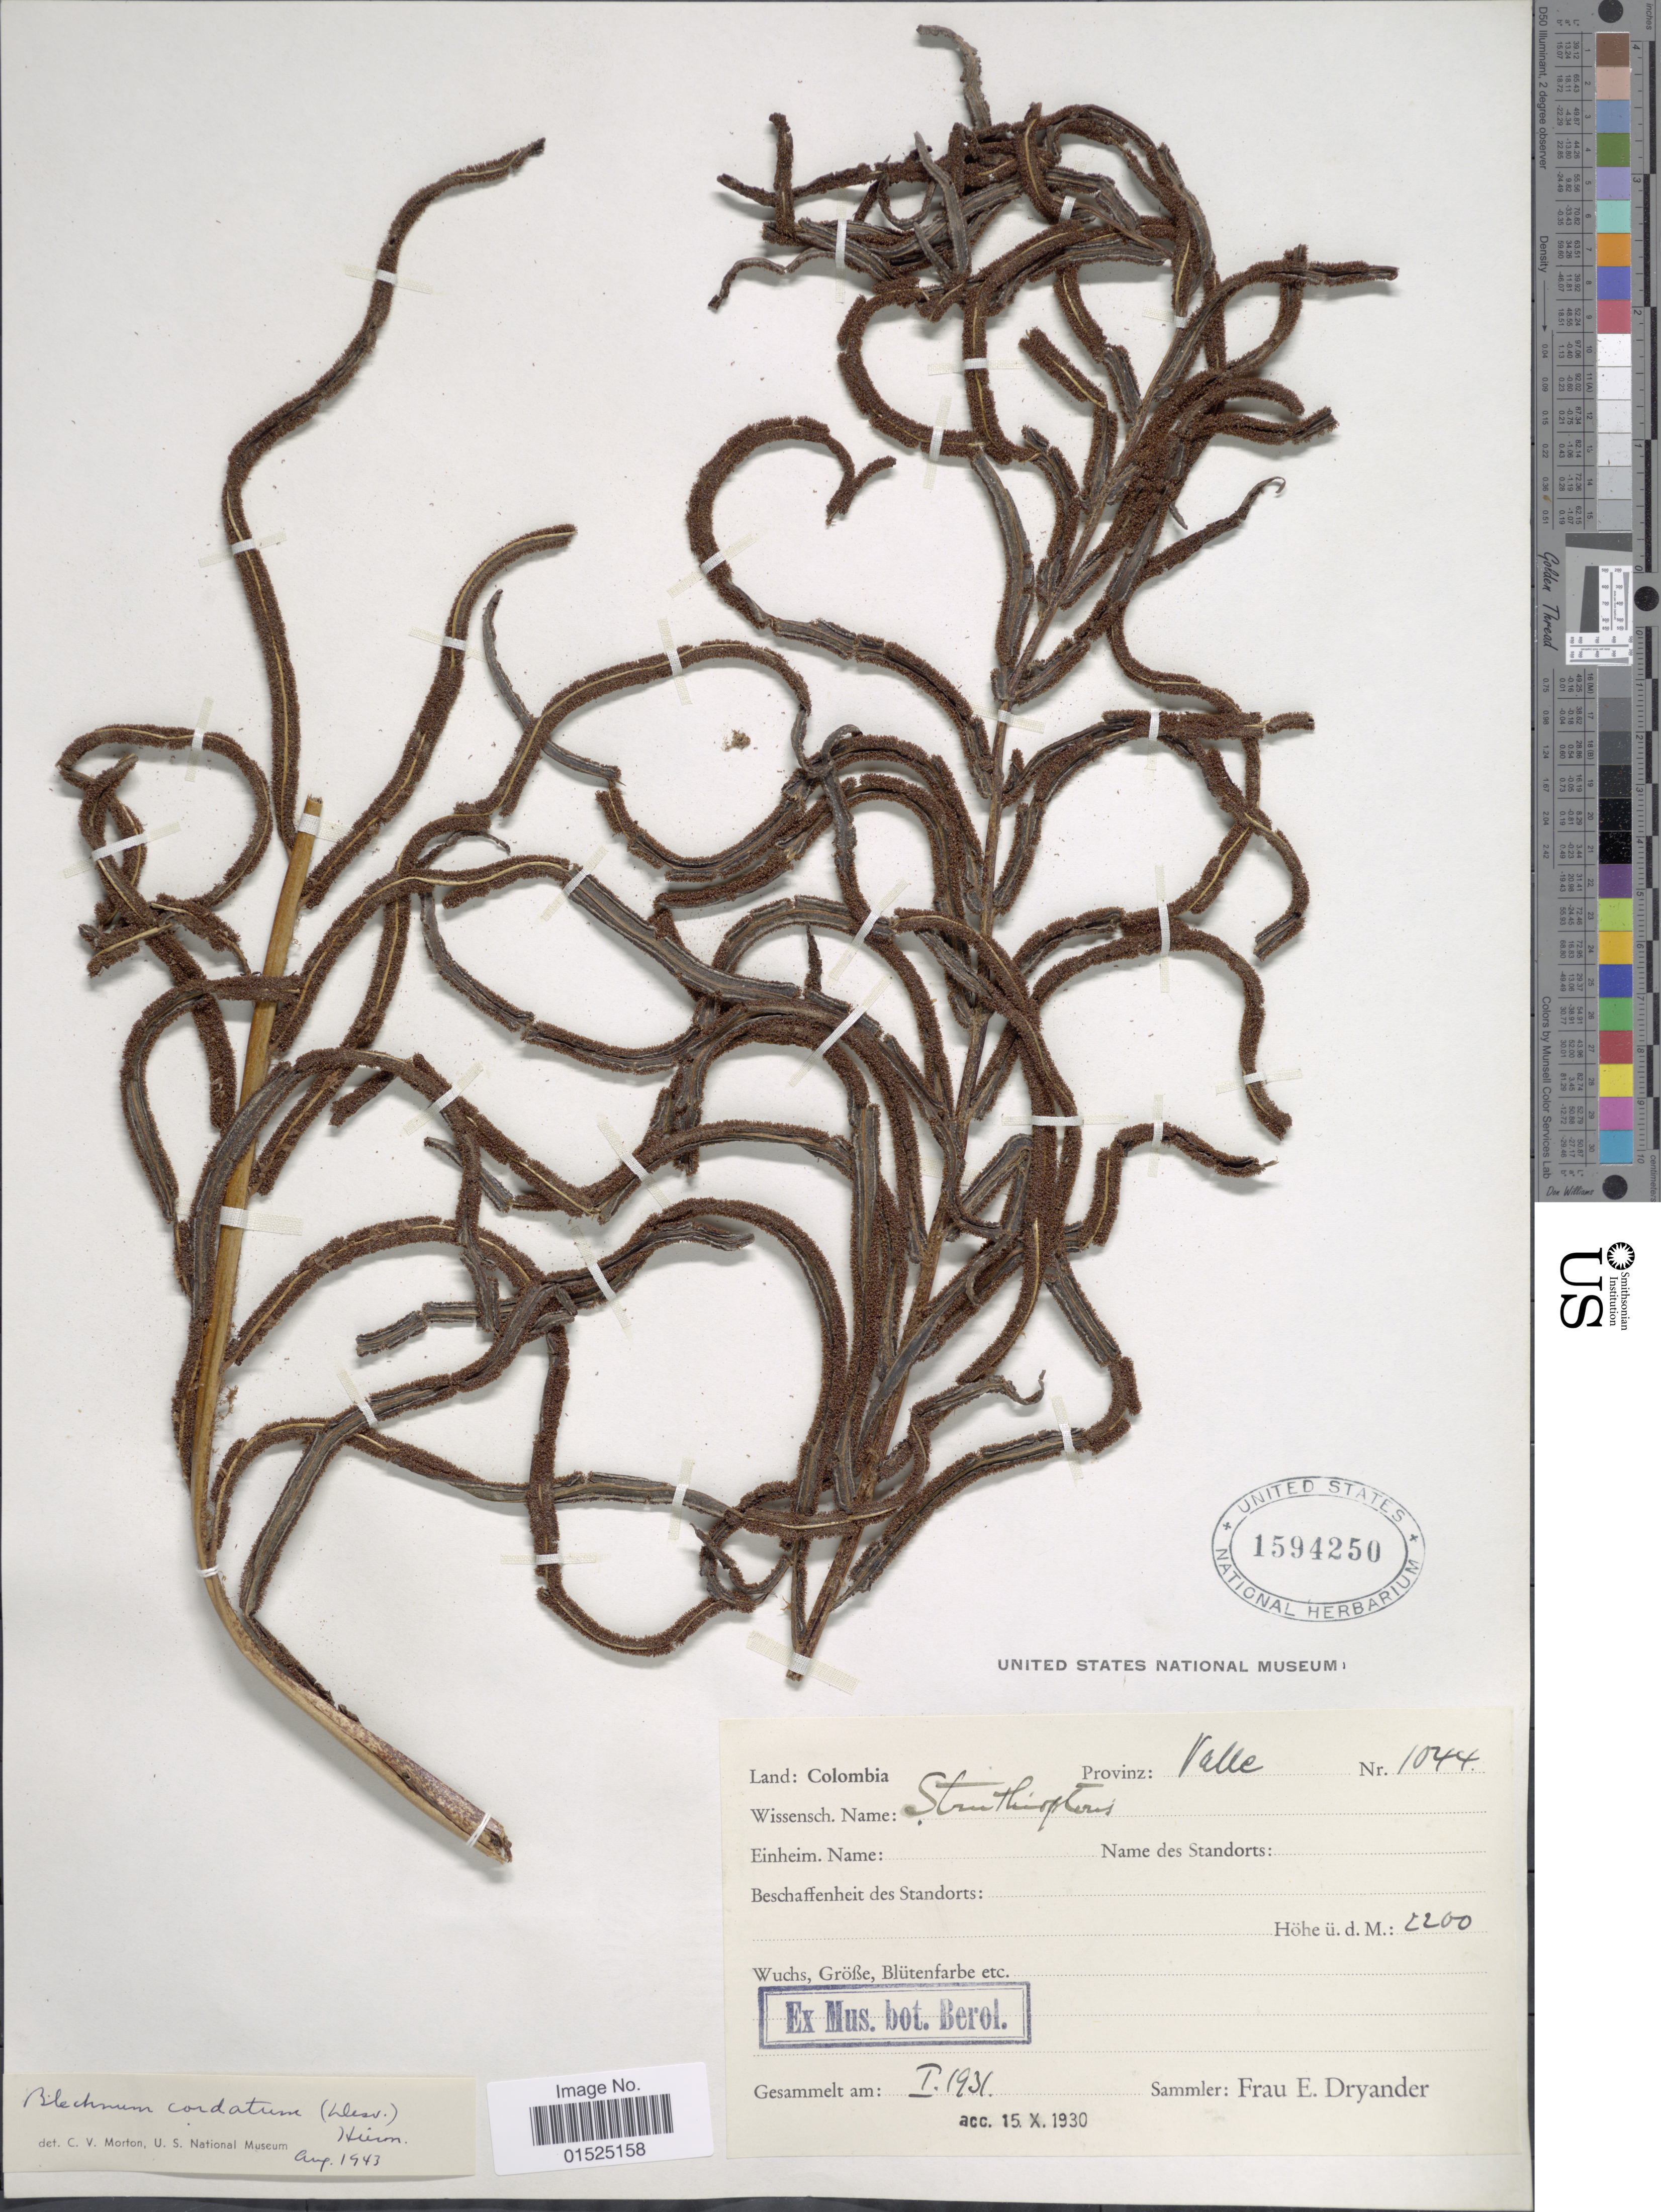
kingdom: Plantae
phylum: Tracheophyta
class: Polypodiopsida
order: Polypodiales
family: Blechnaceae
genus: Blechnum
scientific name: Blechnum arborescens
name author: (Klotzsch) Hieron.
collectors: F. Dryander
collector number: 1044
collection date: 1931-01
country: Colombia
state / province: Valle del Cauca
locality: Provinz. Valle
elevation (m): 2200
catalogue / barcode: US 1594250